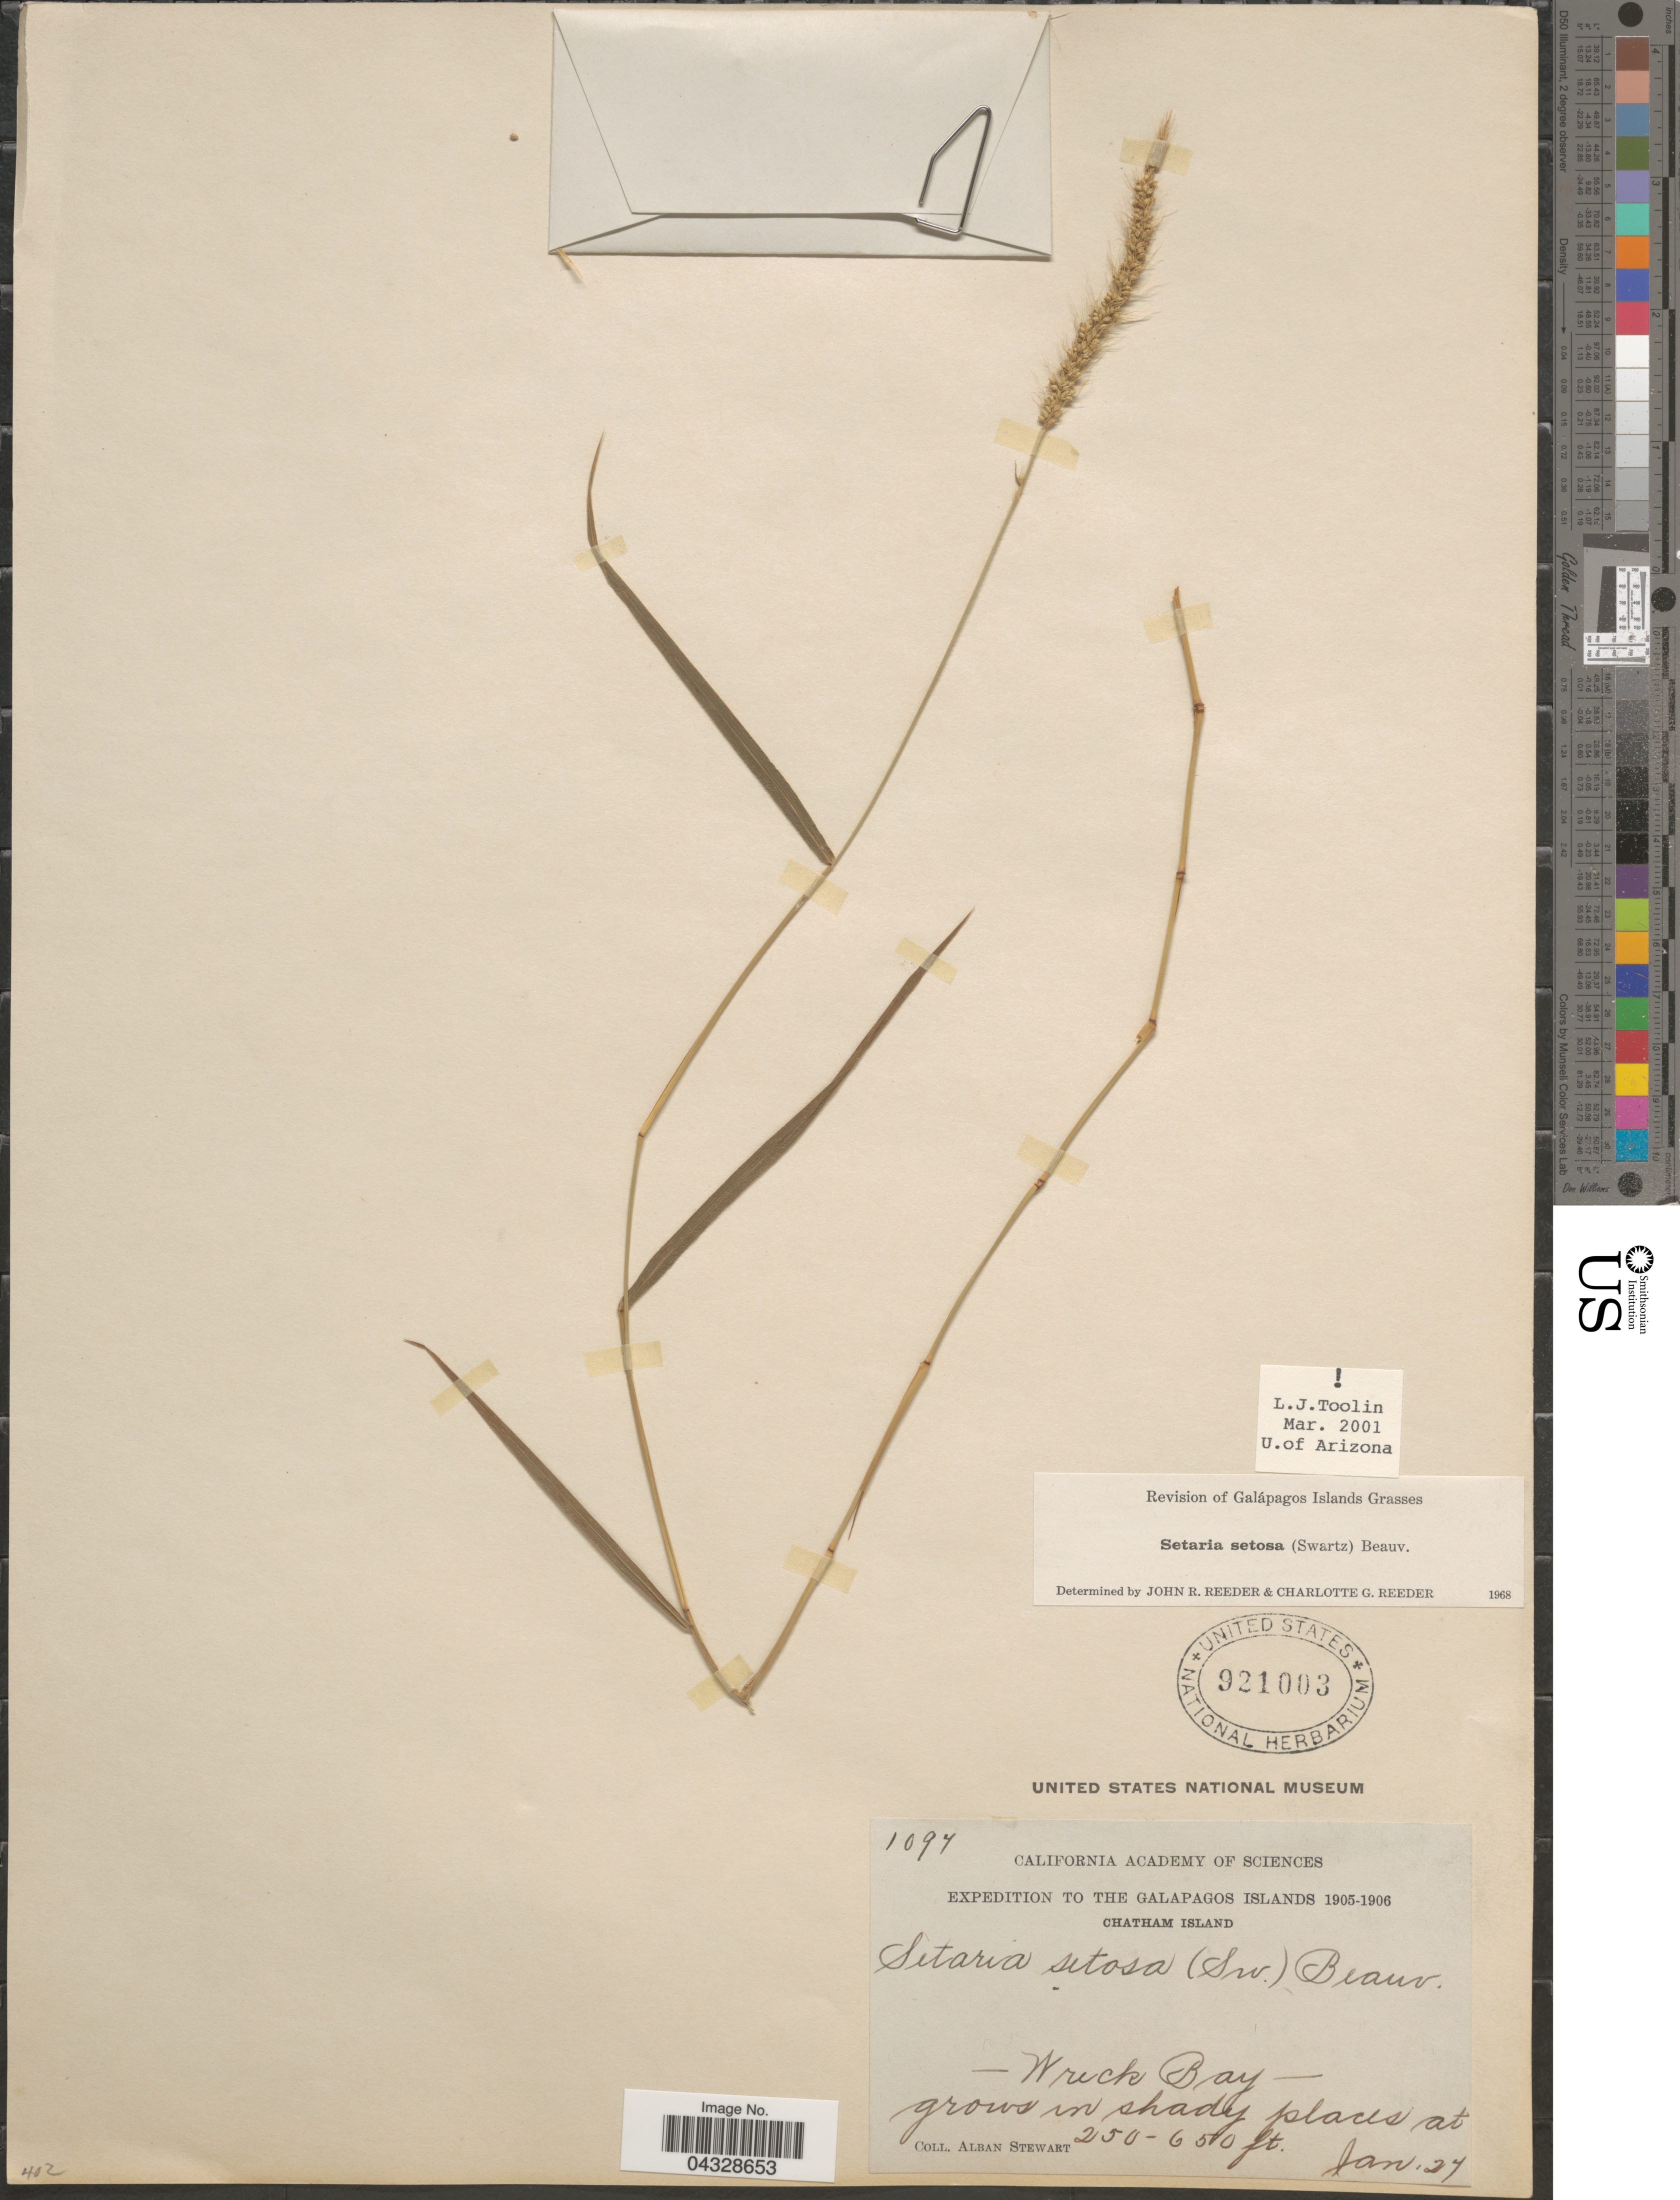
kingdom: Plantae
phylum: Tracheophyta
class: Liliopsida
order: Poales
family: Poaceae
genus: Setaria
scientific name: Setaria setosa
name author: (Sw.) P. Beauv.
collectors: A. Stewart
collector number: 1097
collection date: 1905-01-27/1906-01-27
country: Ecuador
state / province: Colón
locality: Expedition to the Galapagos Islands 1905-1906. Chatham Island. Wreck Bay.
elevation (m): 76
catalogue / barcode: US 921003